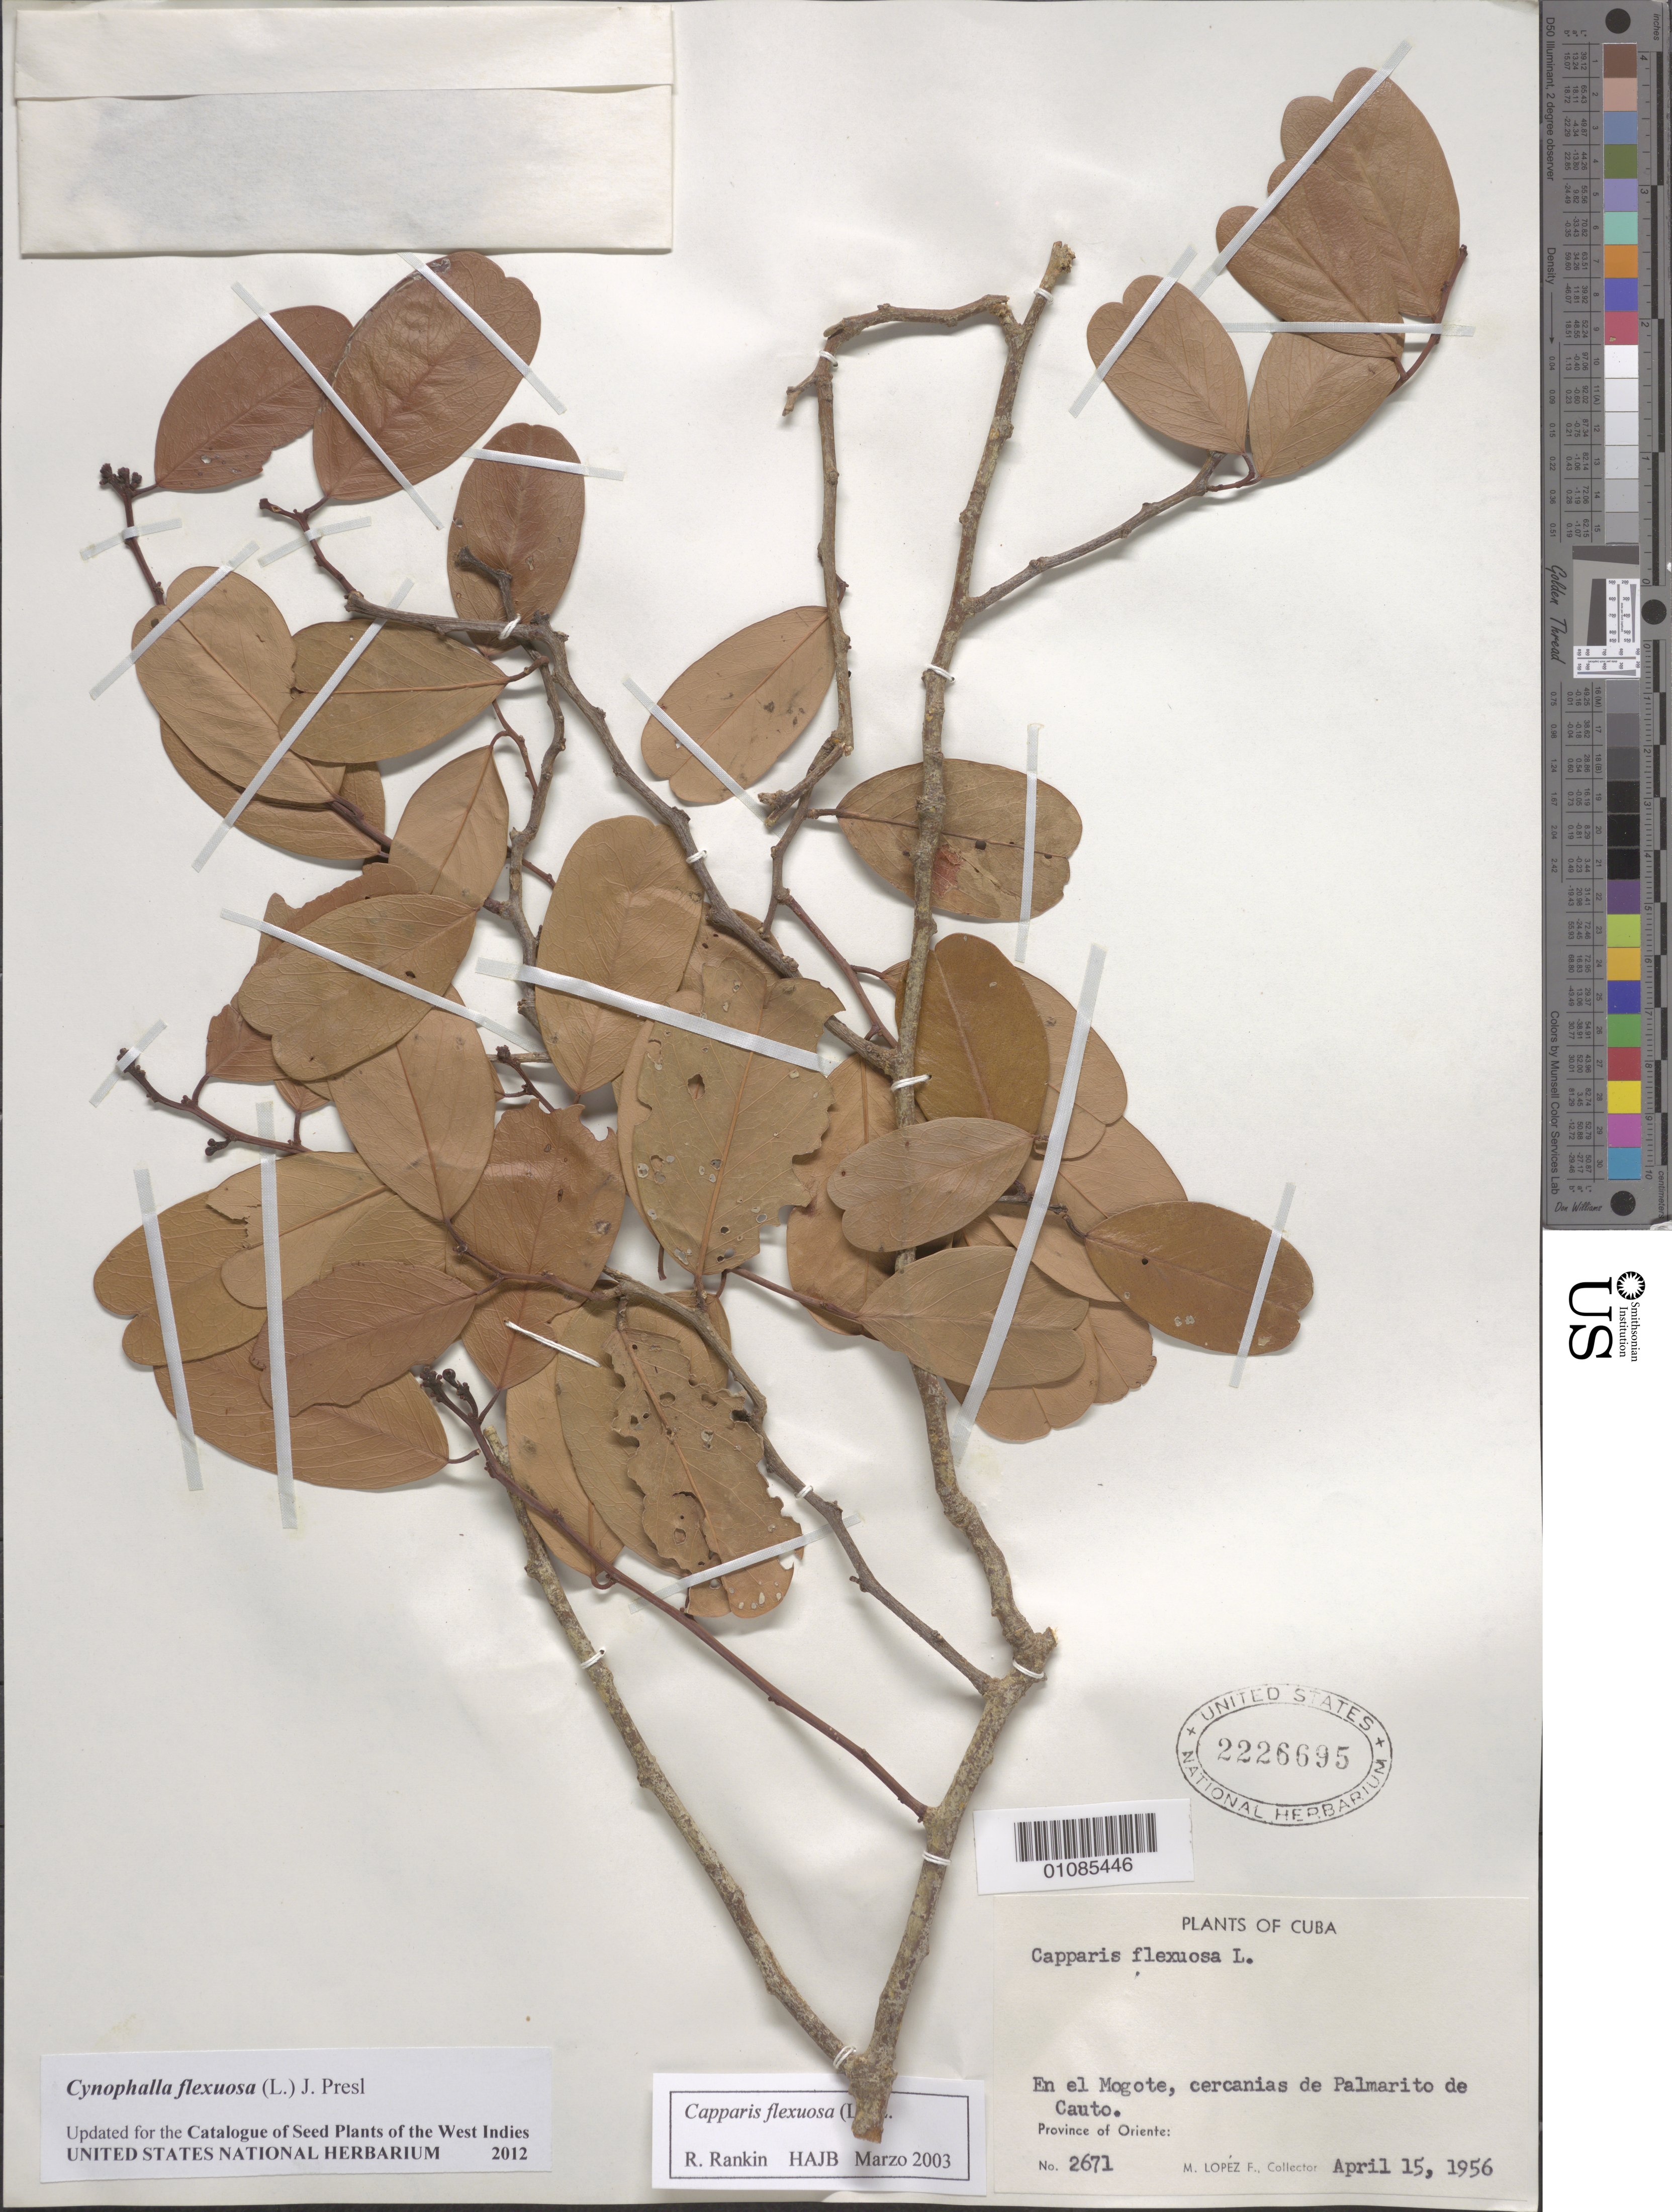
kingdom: Plantae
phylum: Tracheophyta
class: Magnoliopsida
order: Brassicales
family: Capparaceae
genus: Cynophalla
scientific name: Cynophalla flexuosa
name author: (L.) J. Presl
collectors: M. López Figueiras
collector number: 2671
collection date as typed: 15 Apr 1956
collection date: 1956-04-15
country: Cuba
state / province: Santiago de Cuba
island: Cuba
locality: Province of Oriente: En el mogote, cercanias de Palmarito de Cauto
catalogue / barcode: US 2226695